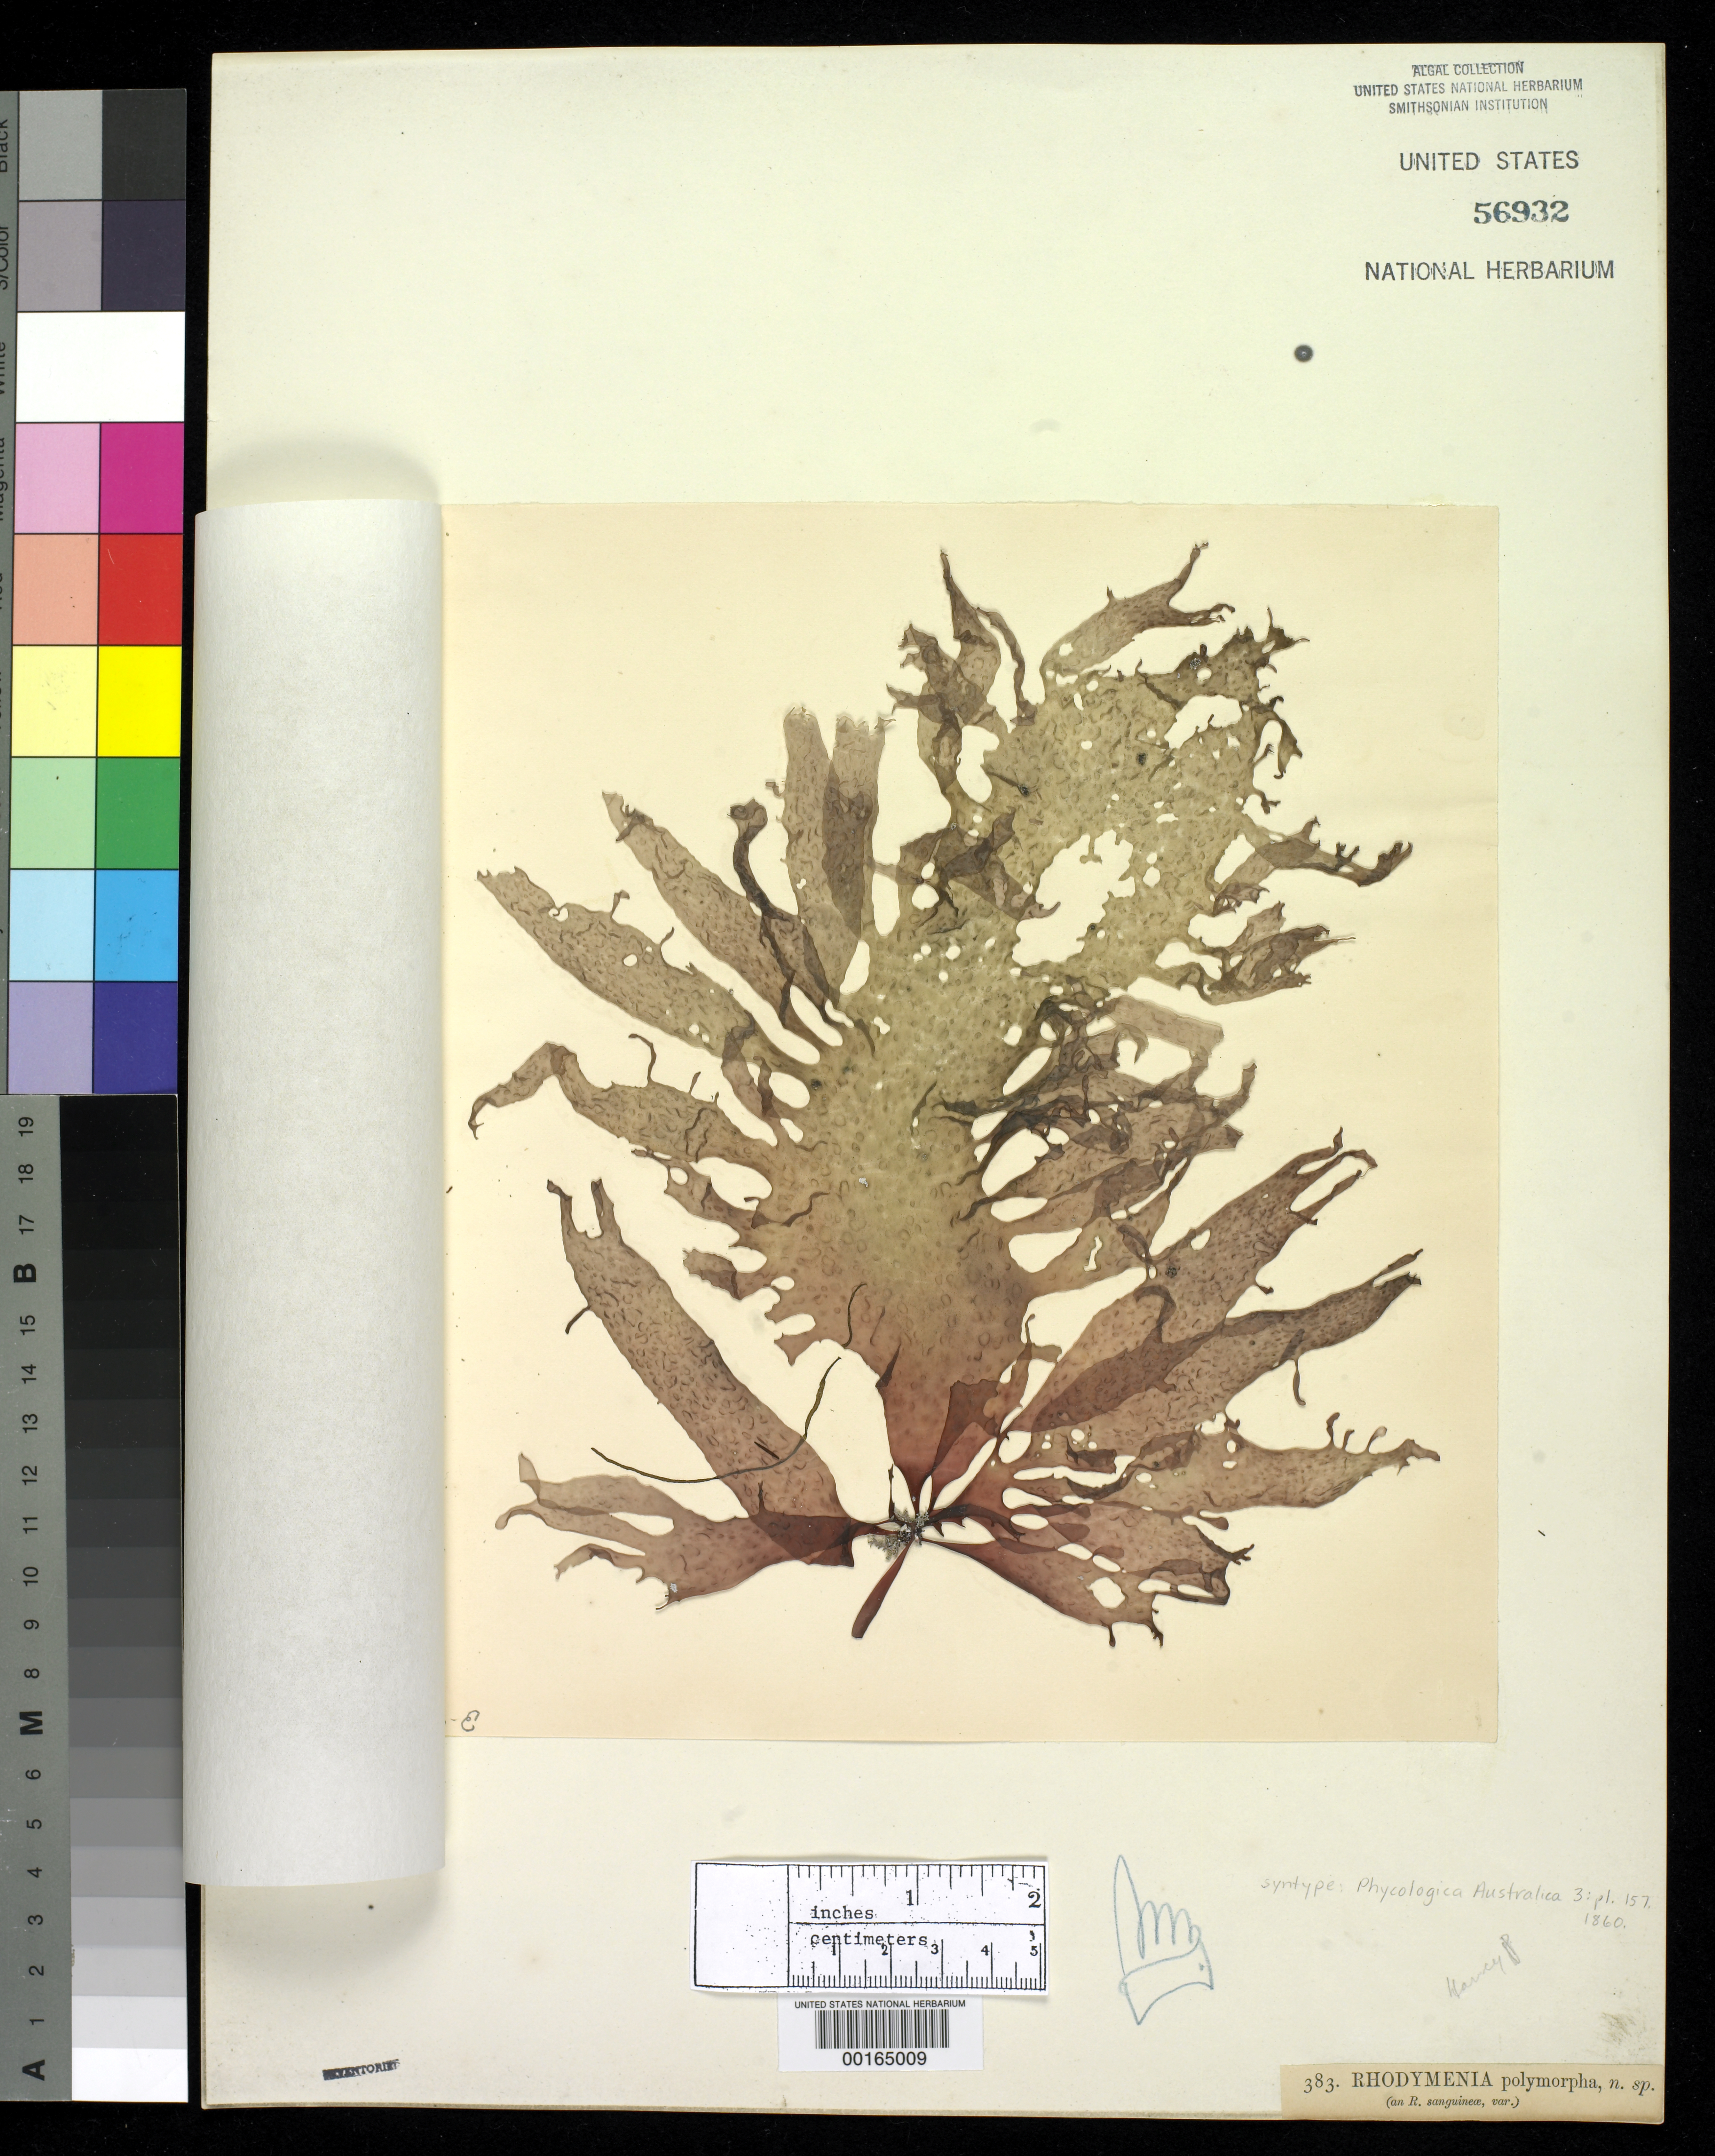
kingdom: Plantae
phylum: Rhodophyta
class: Florideophyceae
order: Rhodymeniales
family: Rhodymeniaceae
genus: Rhodymenia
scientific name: Rhodymenia polymorpha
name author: Harv.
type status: Isotype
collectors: W. Harvey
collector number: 383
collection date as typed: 1854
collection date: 1854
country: Australia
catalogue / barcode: US 56932